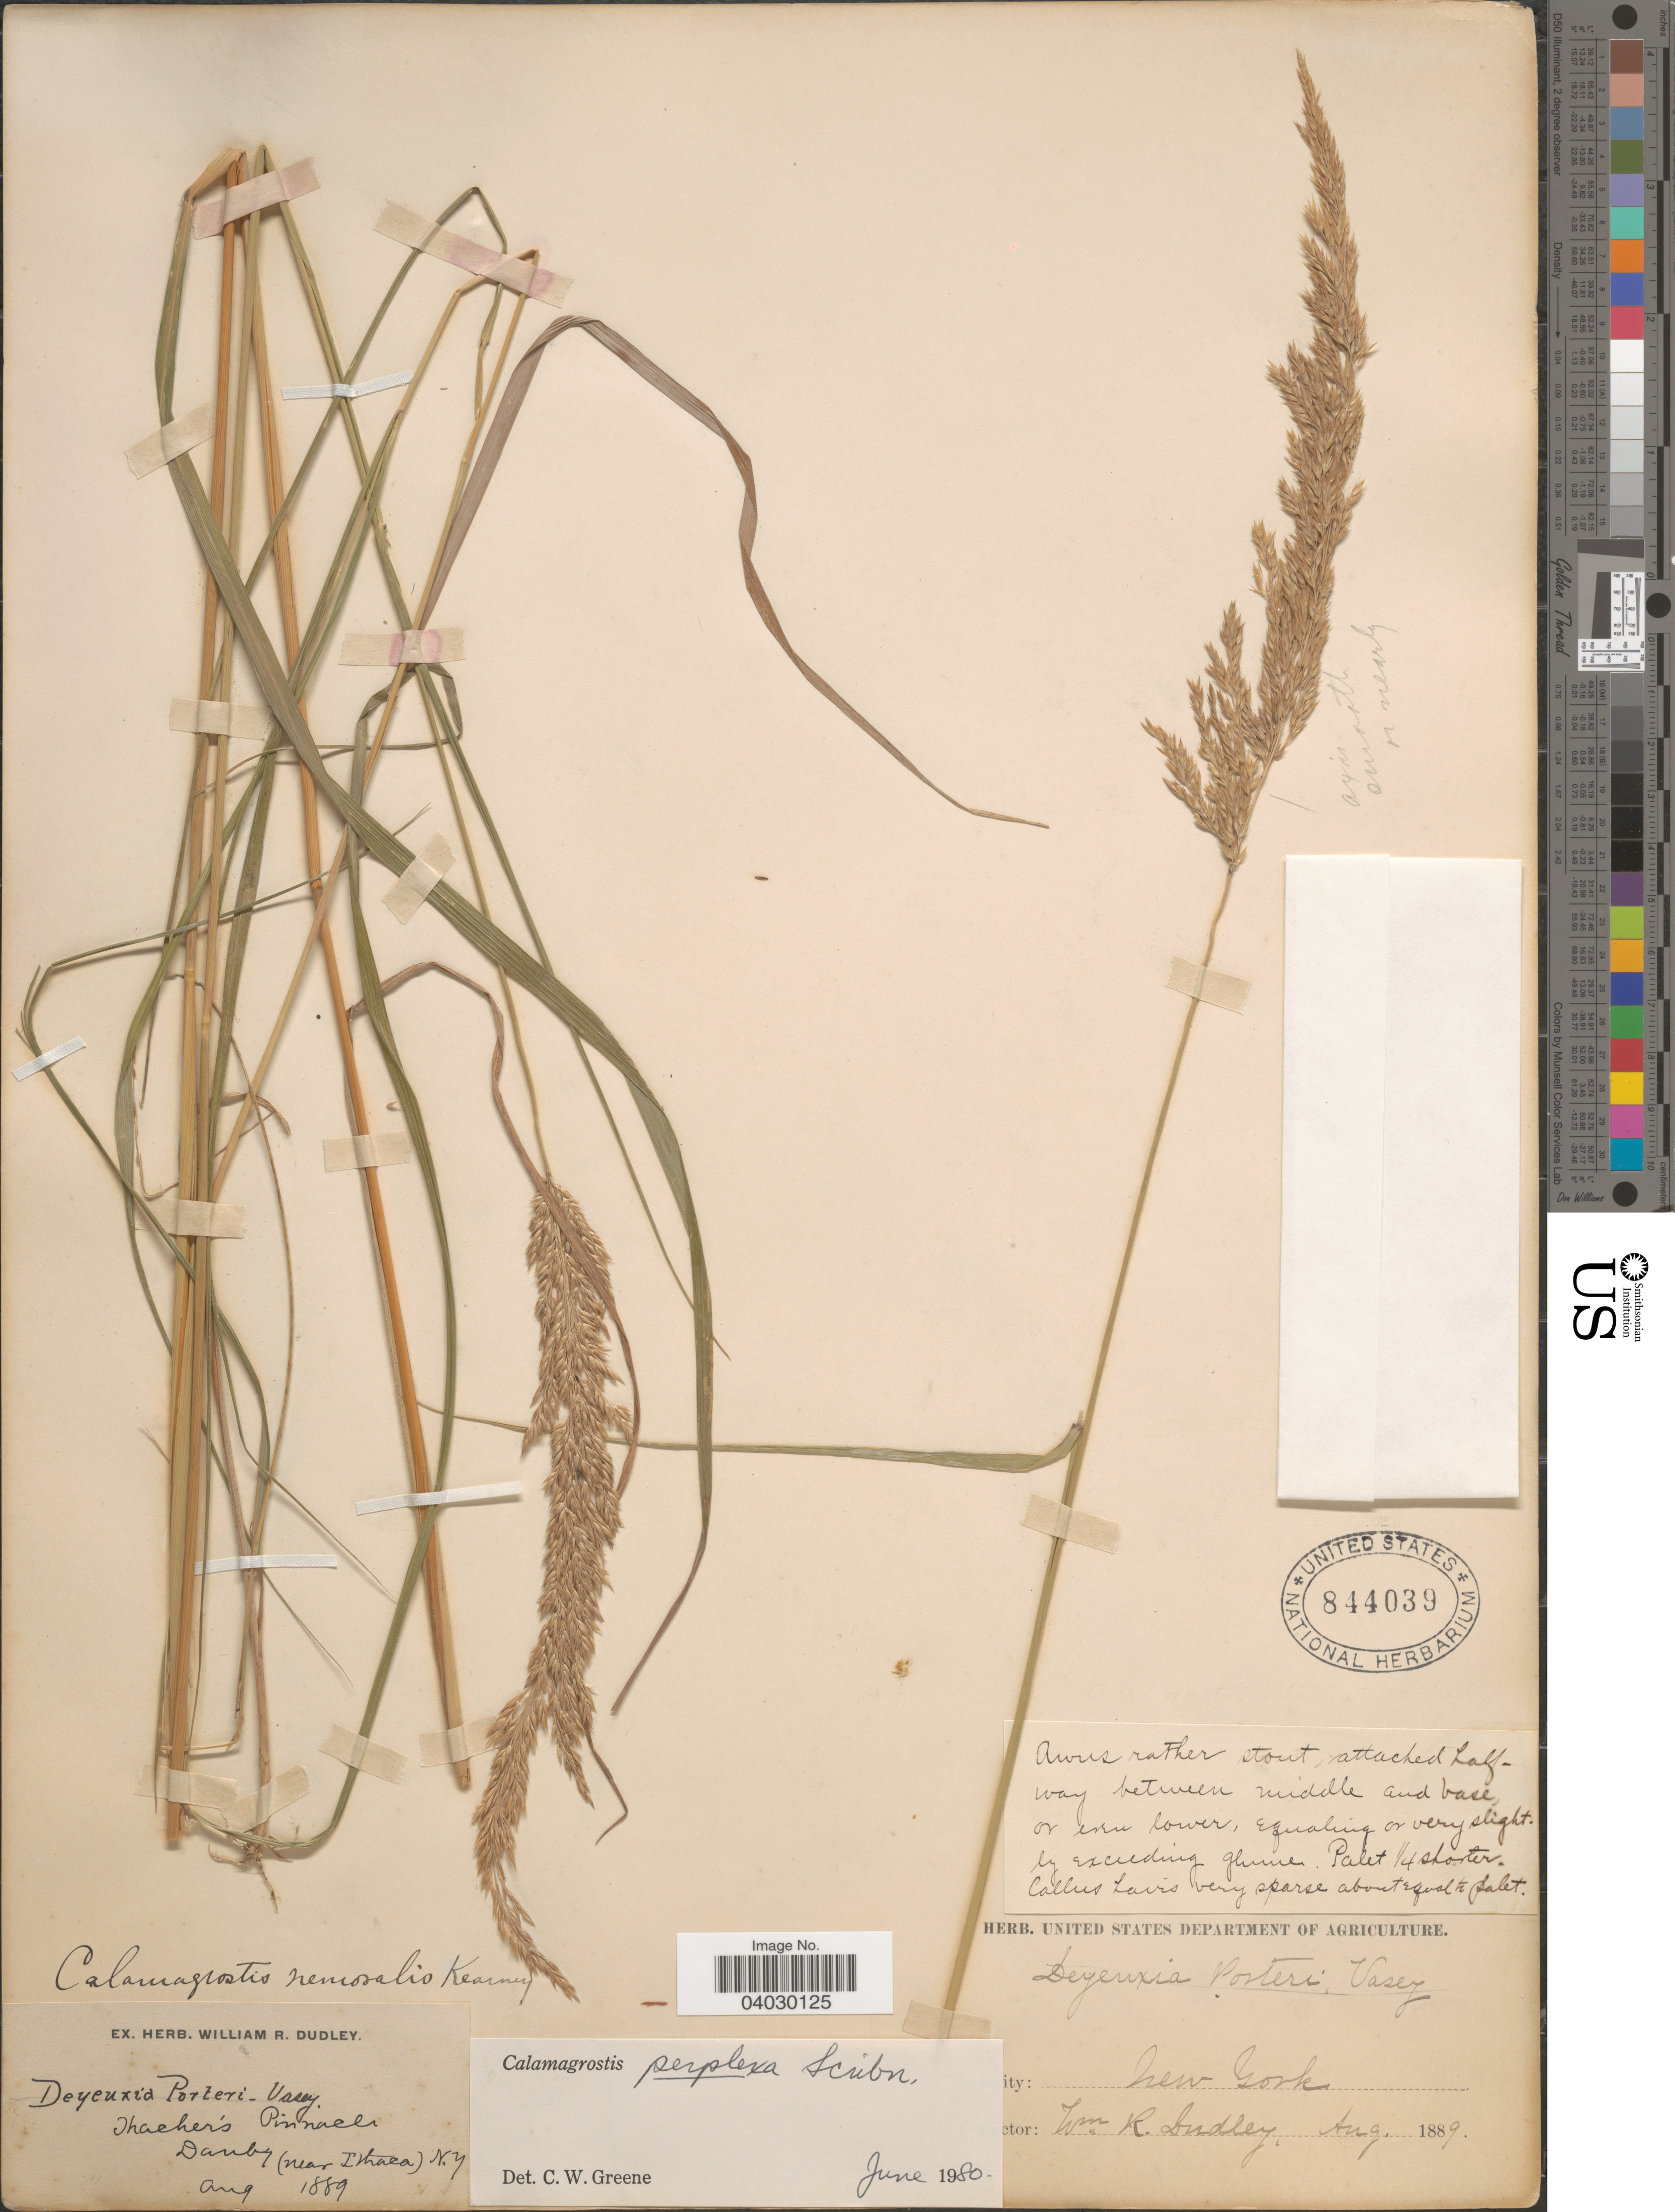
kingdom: Plantae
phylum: Tracheophyta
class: Liliopsida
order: Poales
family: Poaceae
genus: Calamagrostis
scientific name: Calamagrostis perplexa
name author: Scribn.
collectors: W. Dudley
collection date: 1889-08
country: United States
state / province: New York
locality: Thacher's Pinnacle. Danby (near Ithaca).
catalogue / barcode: US 844039